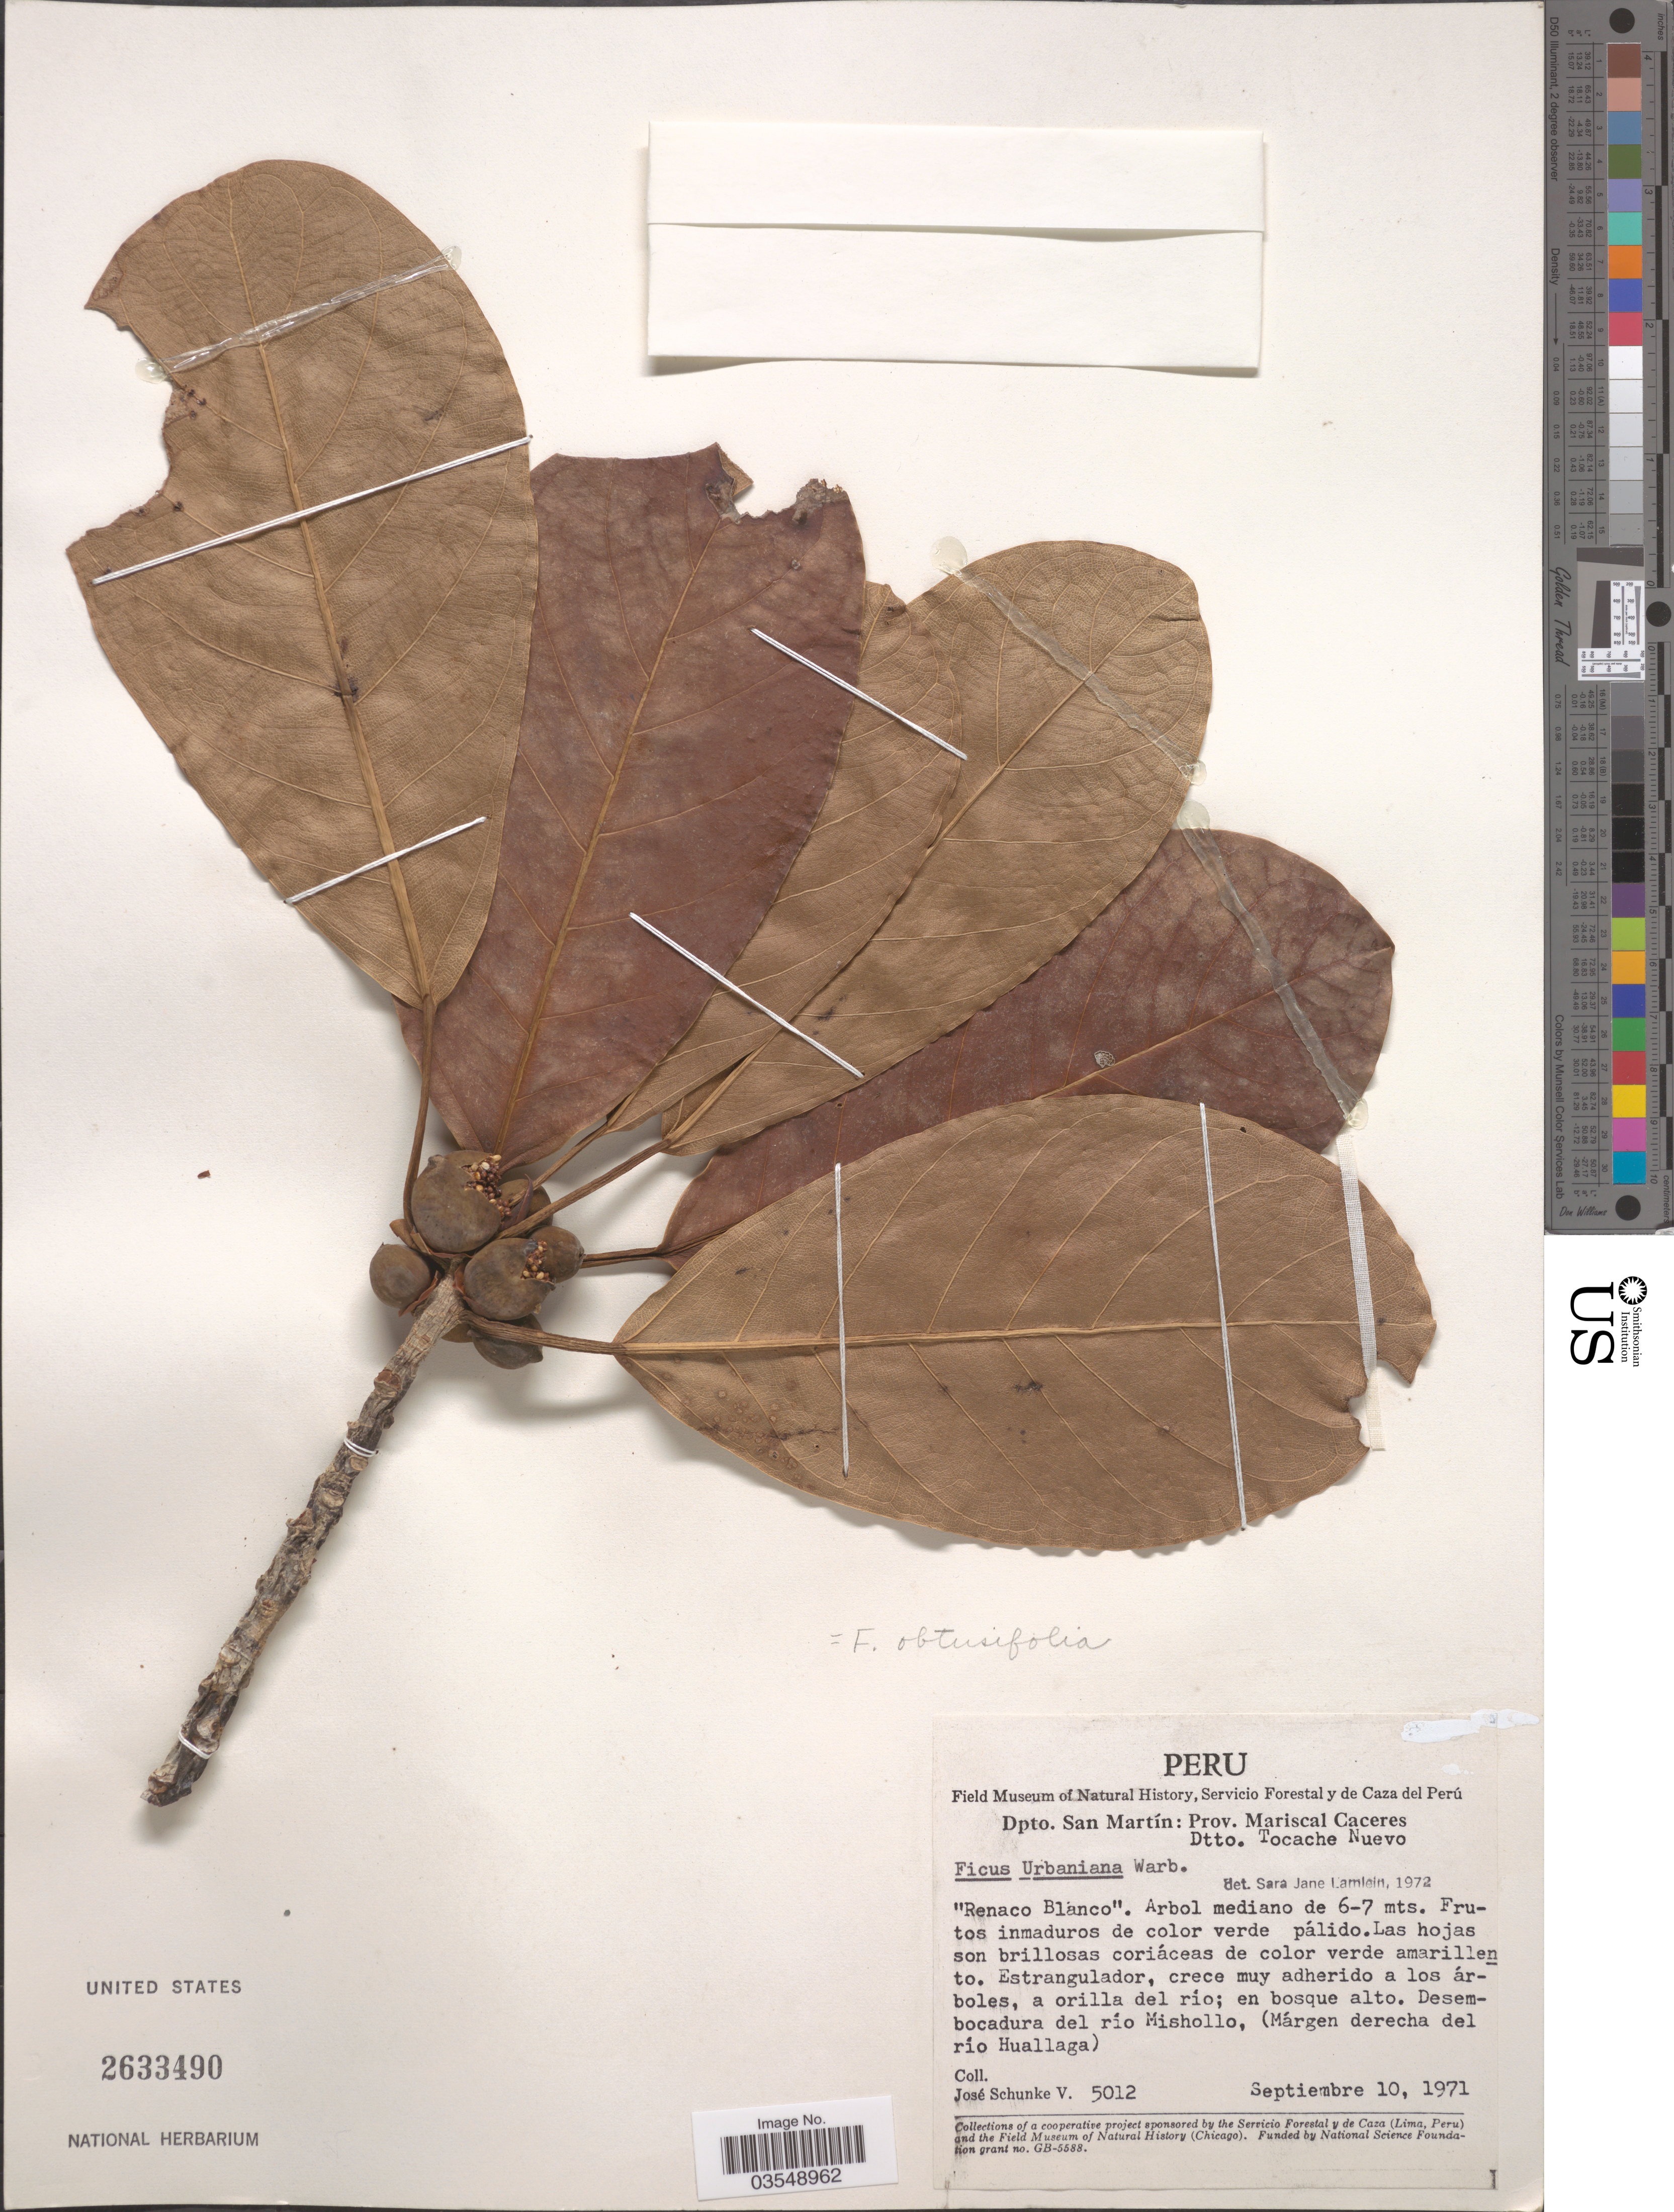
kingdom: Plantae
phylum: Tracheophyta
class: Magnoliopsida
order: Rosales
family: Moraceae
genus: Ficus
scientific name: Ficus obtusifolia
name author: Kunth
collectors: J. Schunke Vigo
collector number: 5012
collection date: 1971-09-10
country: Peru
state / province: San Martín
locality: Dpto. San Martín: Prov. Mariscal Caceres. Dtto. Tocache Neuvo. Desembocadura del río Mishollo, (Márgen derecha del río Huallaga).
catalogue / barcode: US 2633490